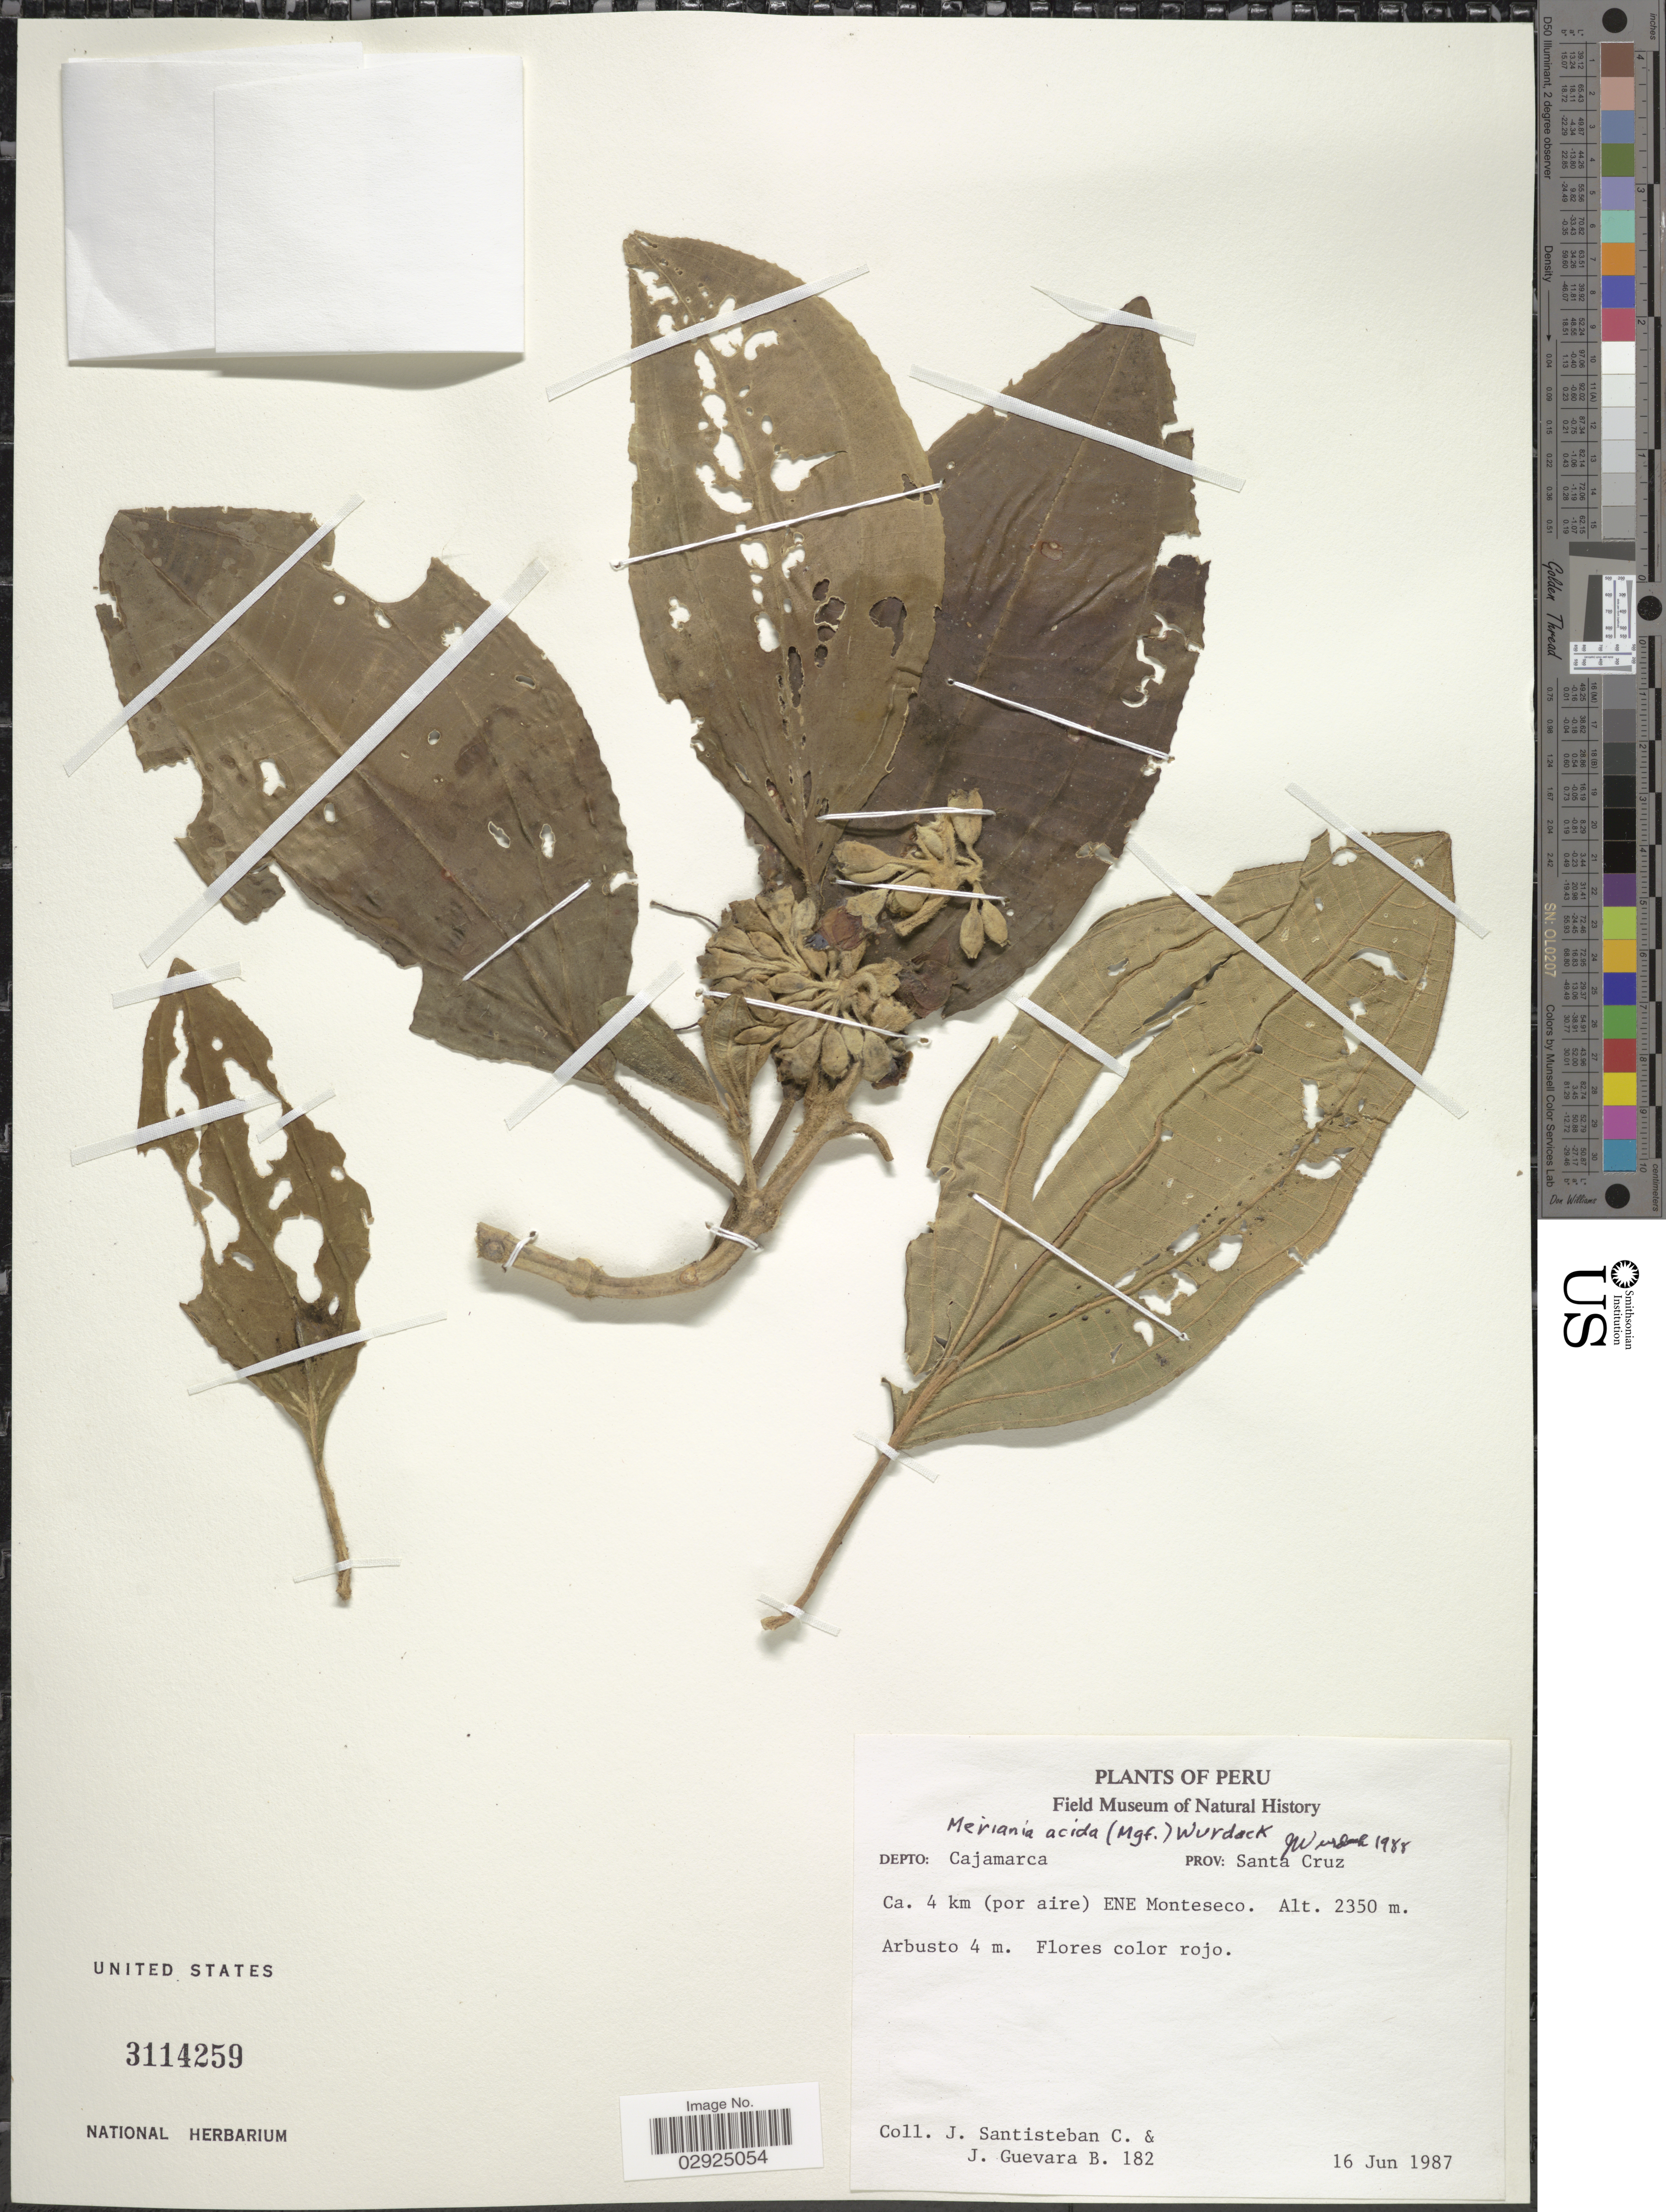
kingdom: Plantae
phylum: Tracheophyta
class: Magnoliopsida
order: Myrtales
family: Melastomataceae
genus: Meriania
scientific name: Meriania acida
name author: (Markgr.) Wurdack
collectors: J. Santisteban C. & J. Guevara B.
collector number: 182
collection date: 1987-06-16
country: Peru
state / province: Cajamarca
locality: Depto: Cajamarca, Prov: Santa Cruz, Ca. 4 km (por aire) ENE Monteseco.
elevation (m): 2350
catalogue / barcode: US 3114259